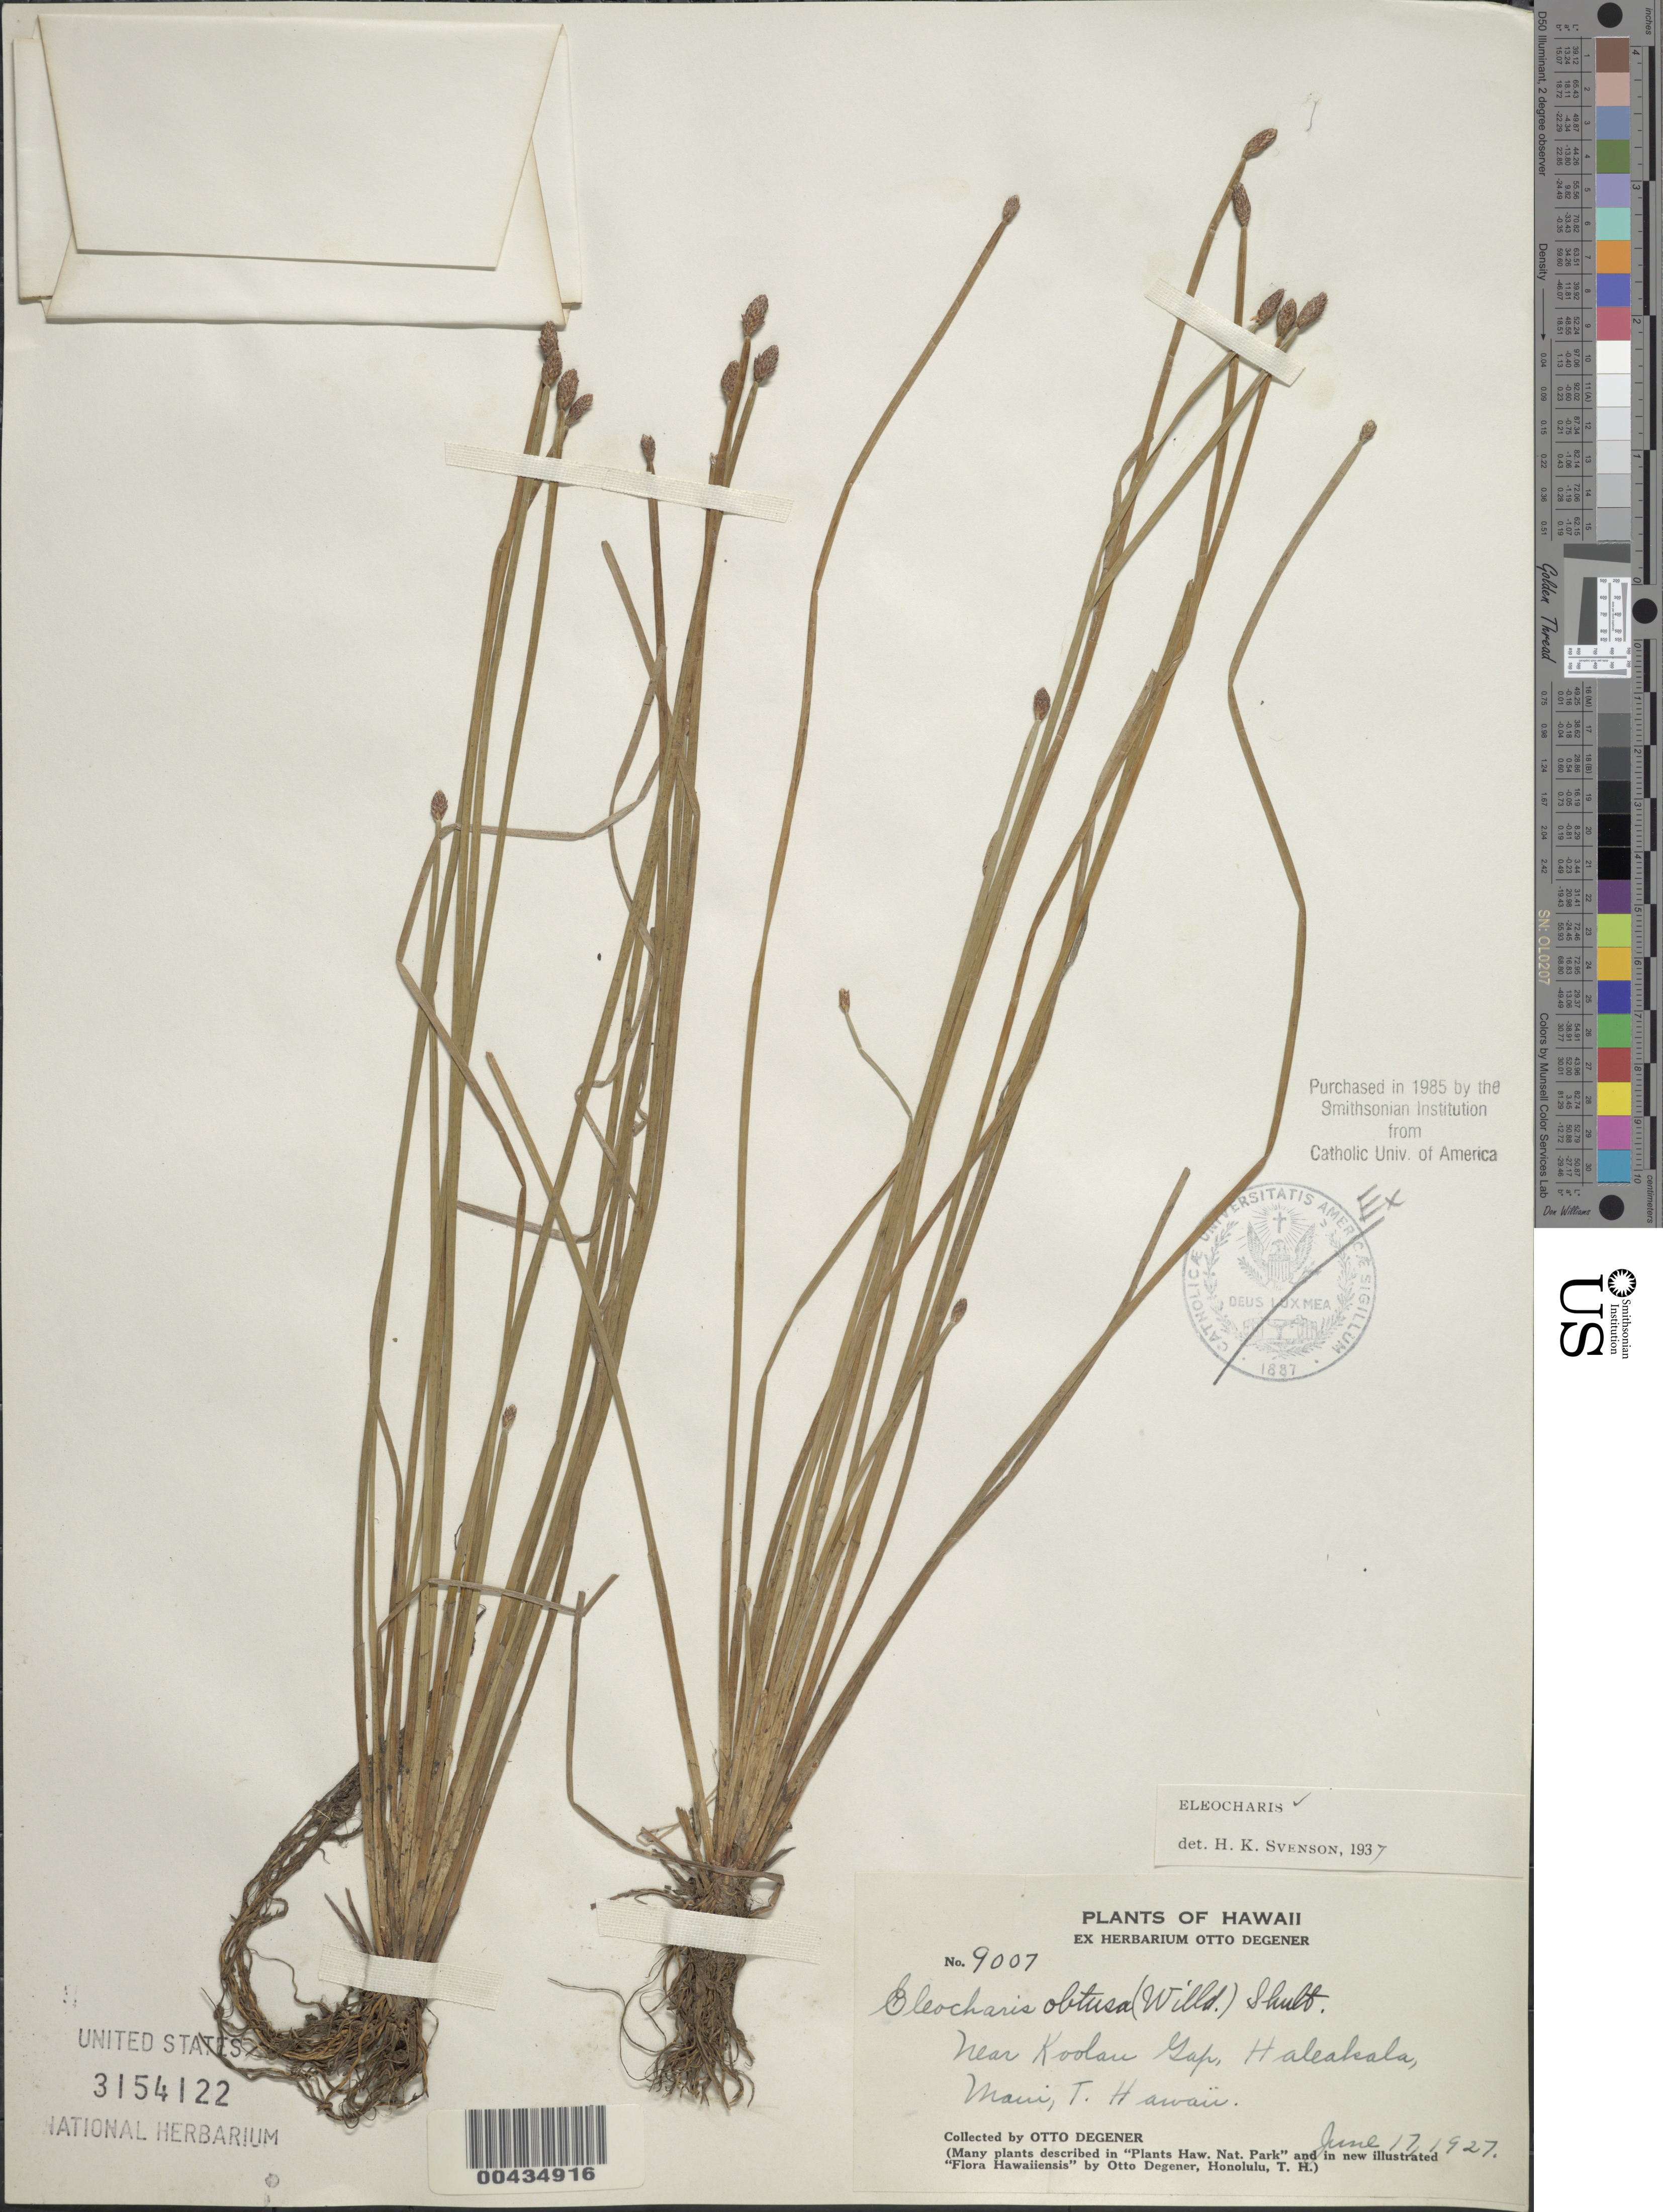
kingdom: Plantae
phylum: Tracheophyta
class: Liliopsida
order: Poales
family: Cyperaceae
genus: Eleocharis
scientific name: Eleocharis obtusa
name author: (Willd.) Schult.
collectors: O. Degener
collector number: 9007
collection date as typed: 17 Jun 1927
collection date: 1927-06-17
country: United States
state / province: Hawaii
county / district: Maui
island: Maui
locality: Near Koolau Gap, Haleakala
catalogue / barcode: US 3154122